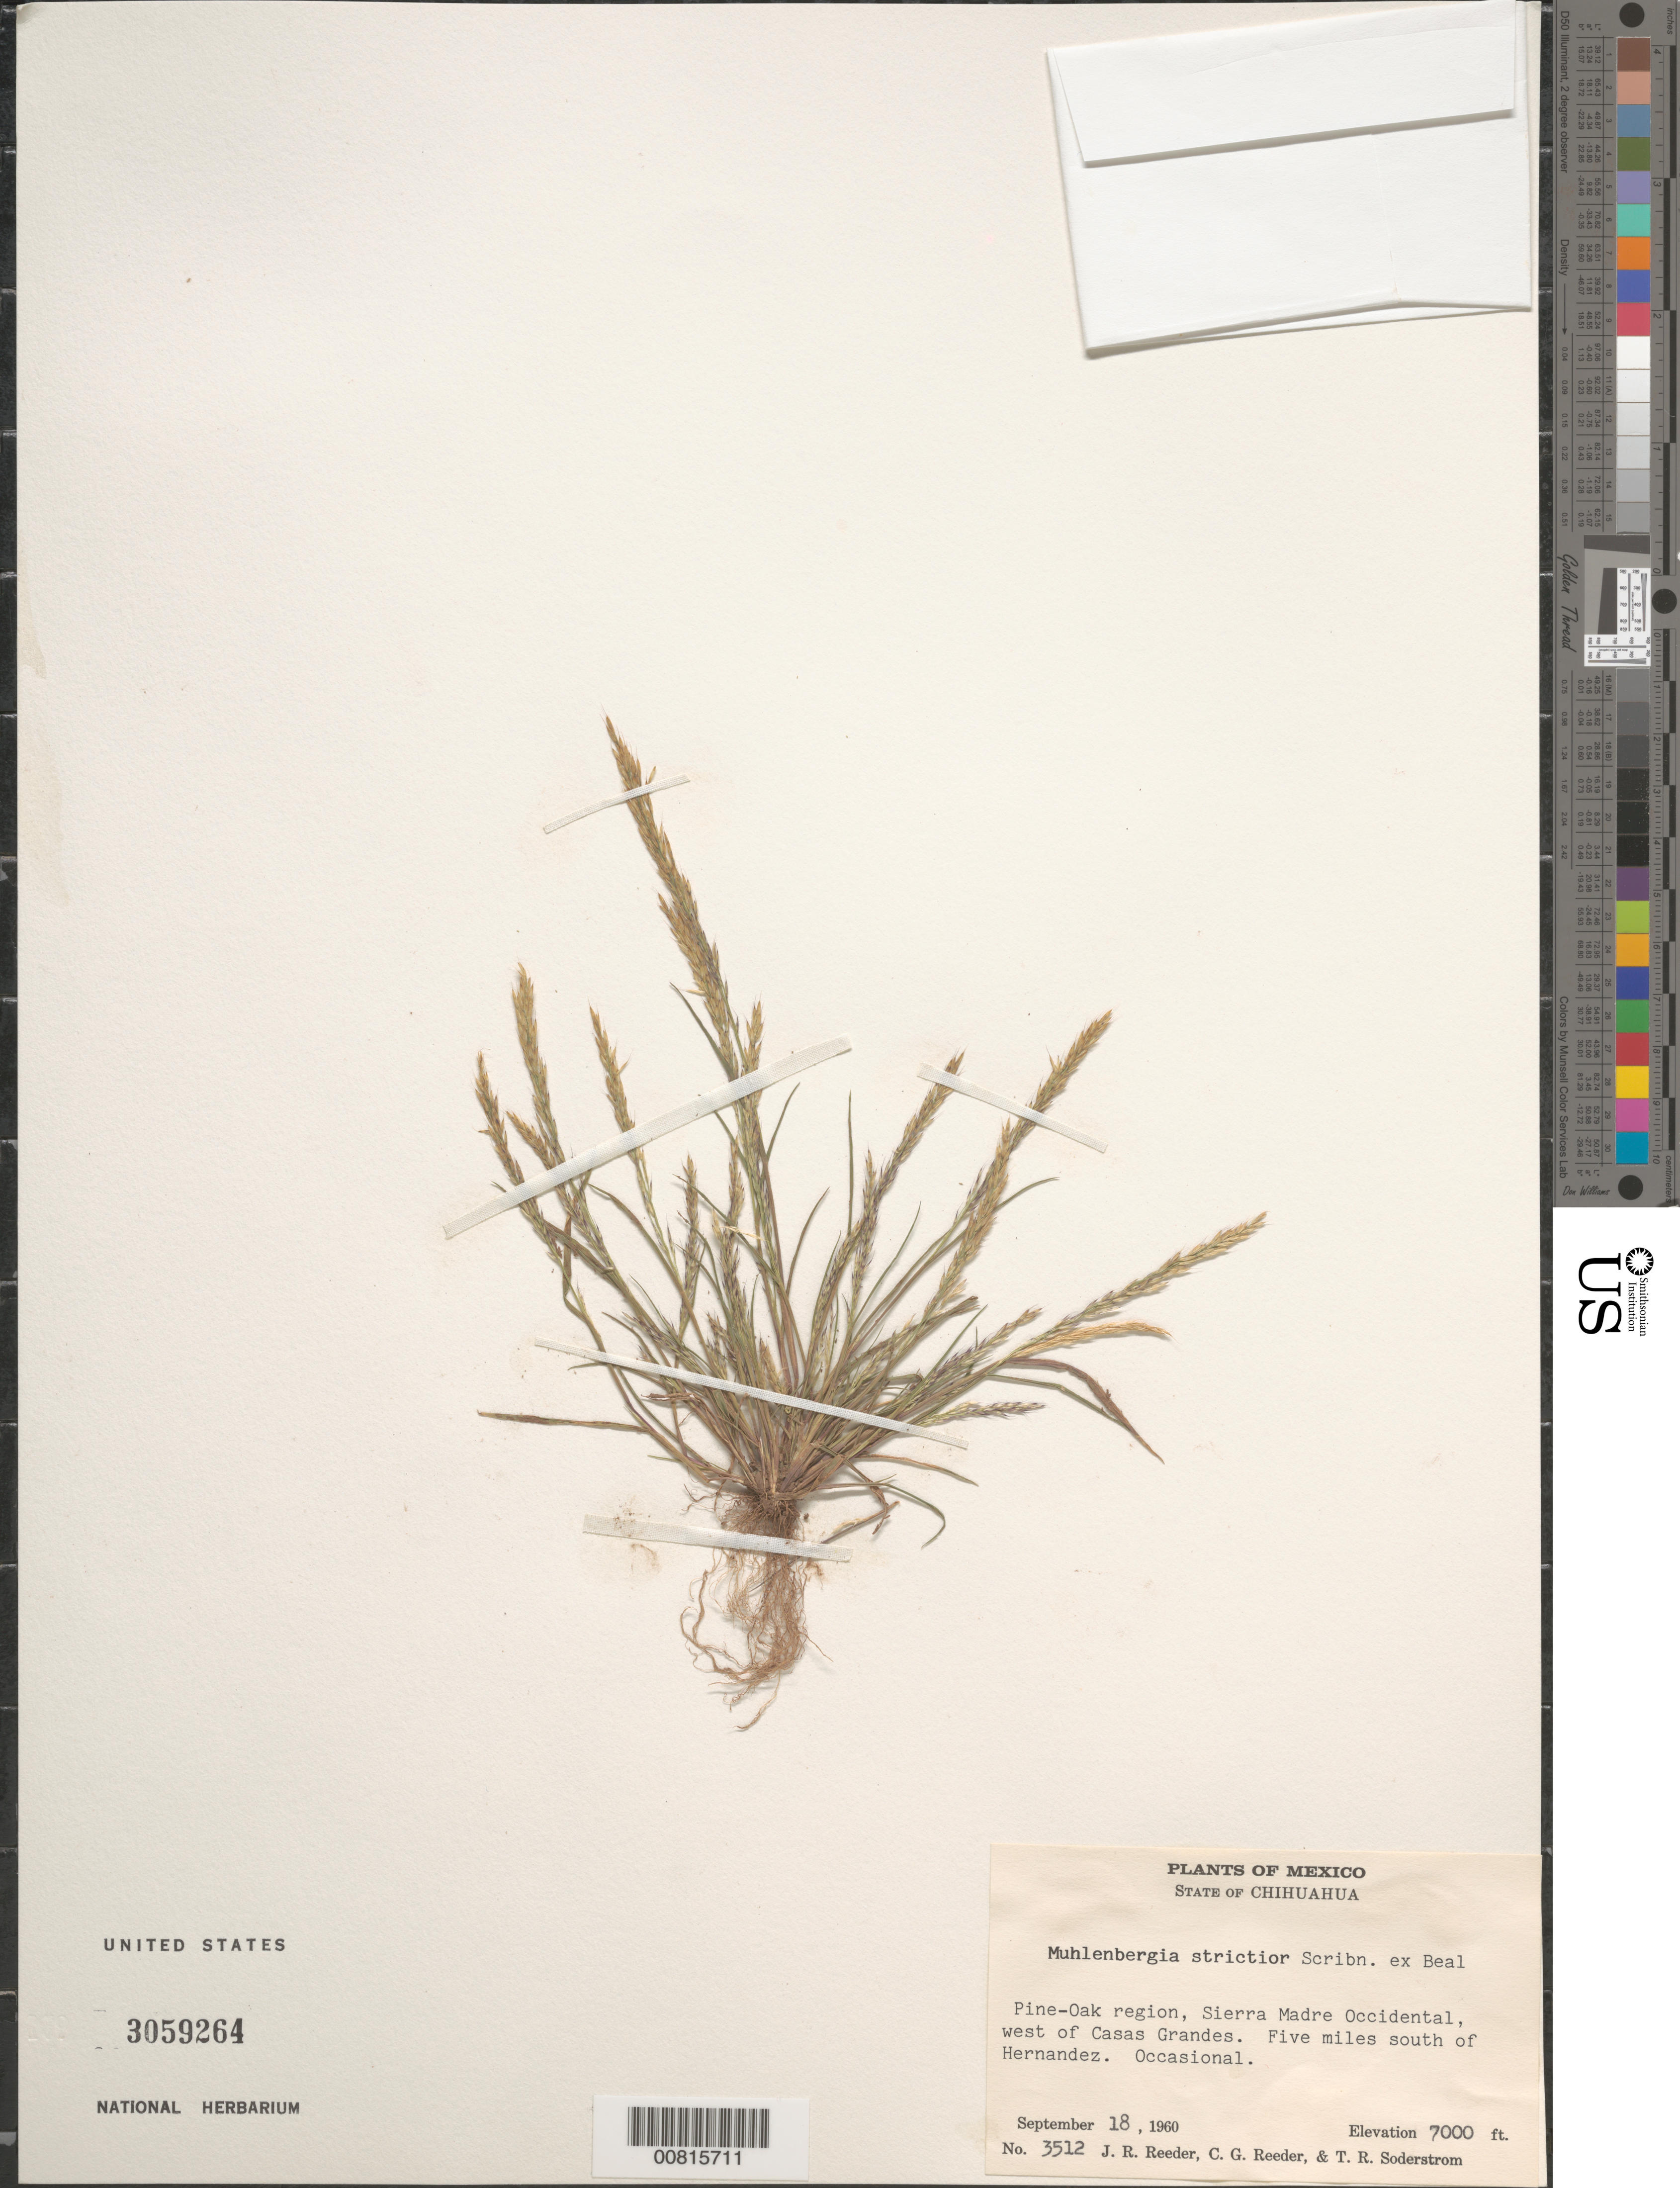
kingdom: Chromista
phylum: Ochrophyta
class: Bacillariophyceae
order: Coscinodiscales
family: Coscinodiscaceae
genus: Stoschia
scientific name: Stoschia janischii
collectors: J. R. Reeder & C. G. Reeder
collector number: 3512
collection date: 1960-09-18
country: Mexico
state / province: Chihuahua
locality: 5 mi S of Hernandez, W of Casas Grandes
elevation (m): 2134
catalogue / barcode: US 3059264